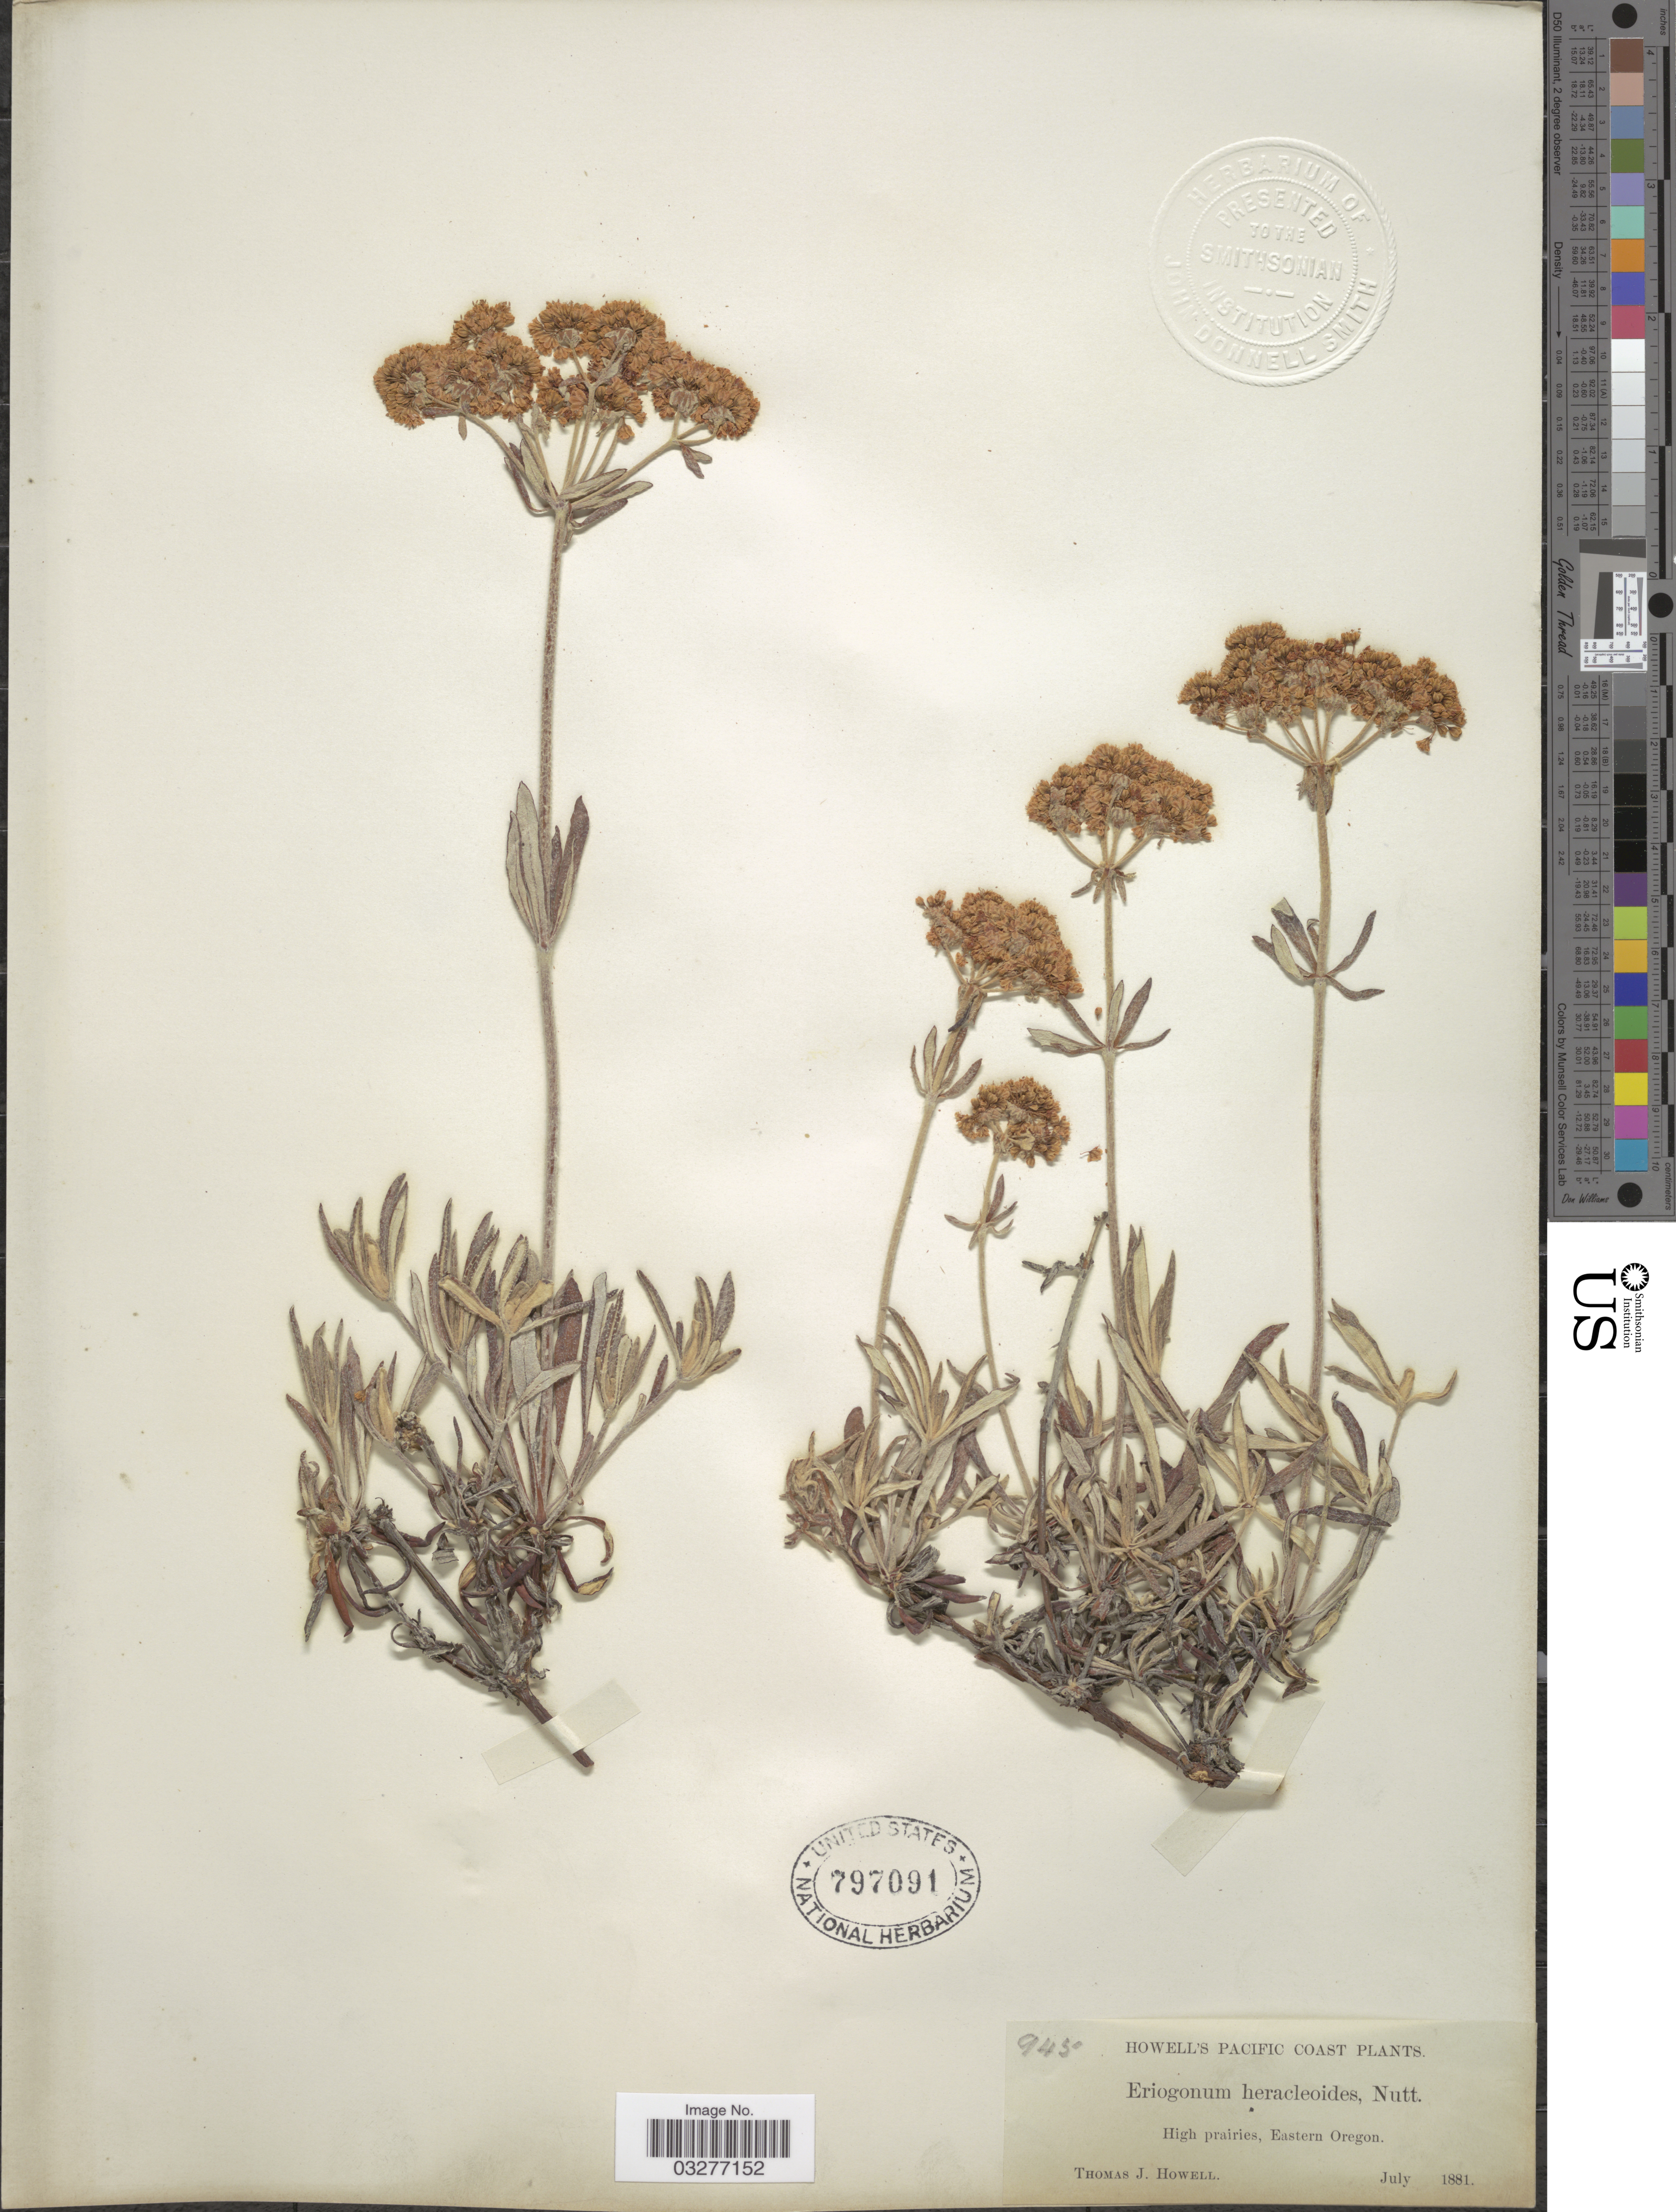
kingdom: Plantae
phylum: Tracheophyta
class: Magnoliopsida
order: Caryophyllales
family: Polygonaceae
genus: Eriogonum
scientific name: Eriogonum heracleoides var. heracleoides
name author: Nutt.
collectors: T. J. Howell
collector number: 945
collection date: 1881-07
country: United States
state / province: Oregon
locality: Pacific Coast. High prairies, Eastern Oregon.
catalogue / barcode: US 797091